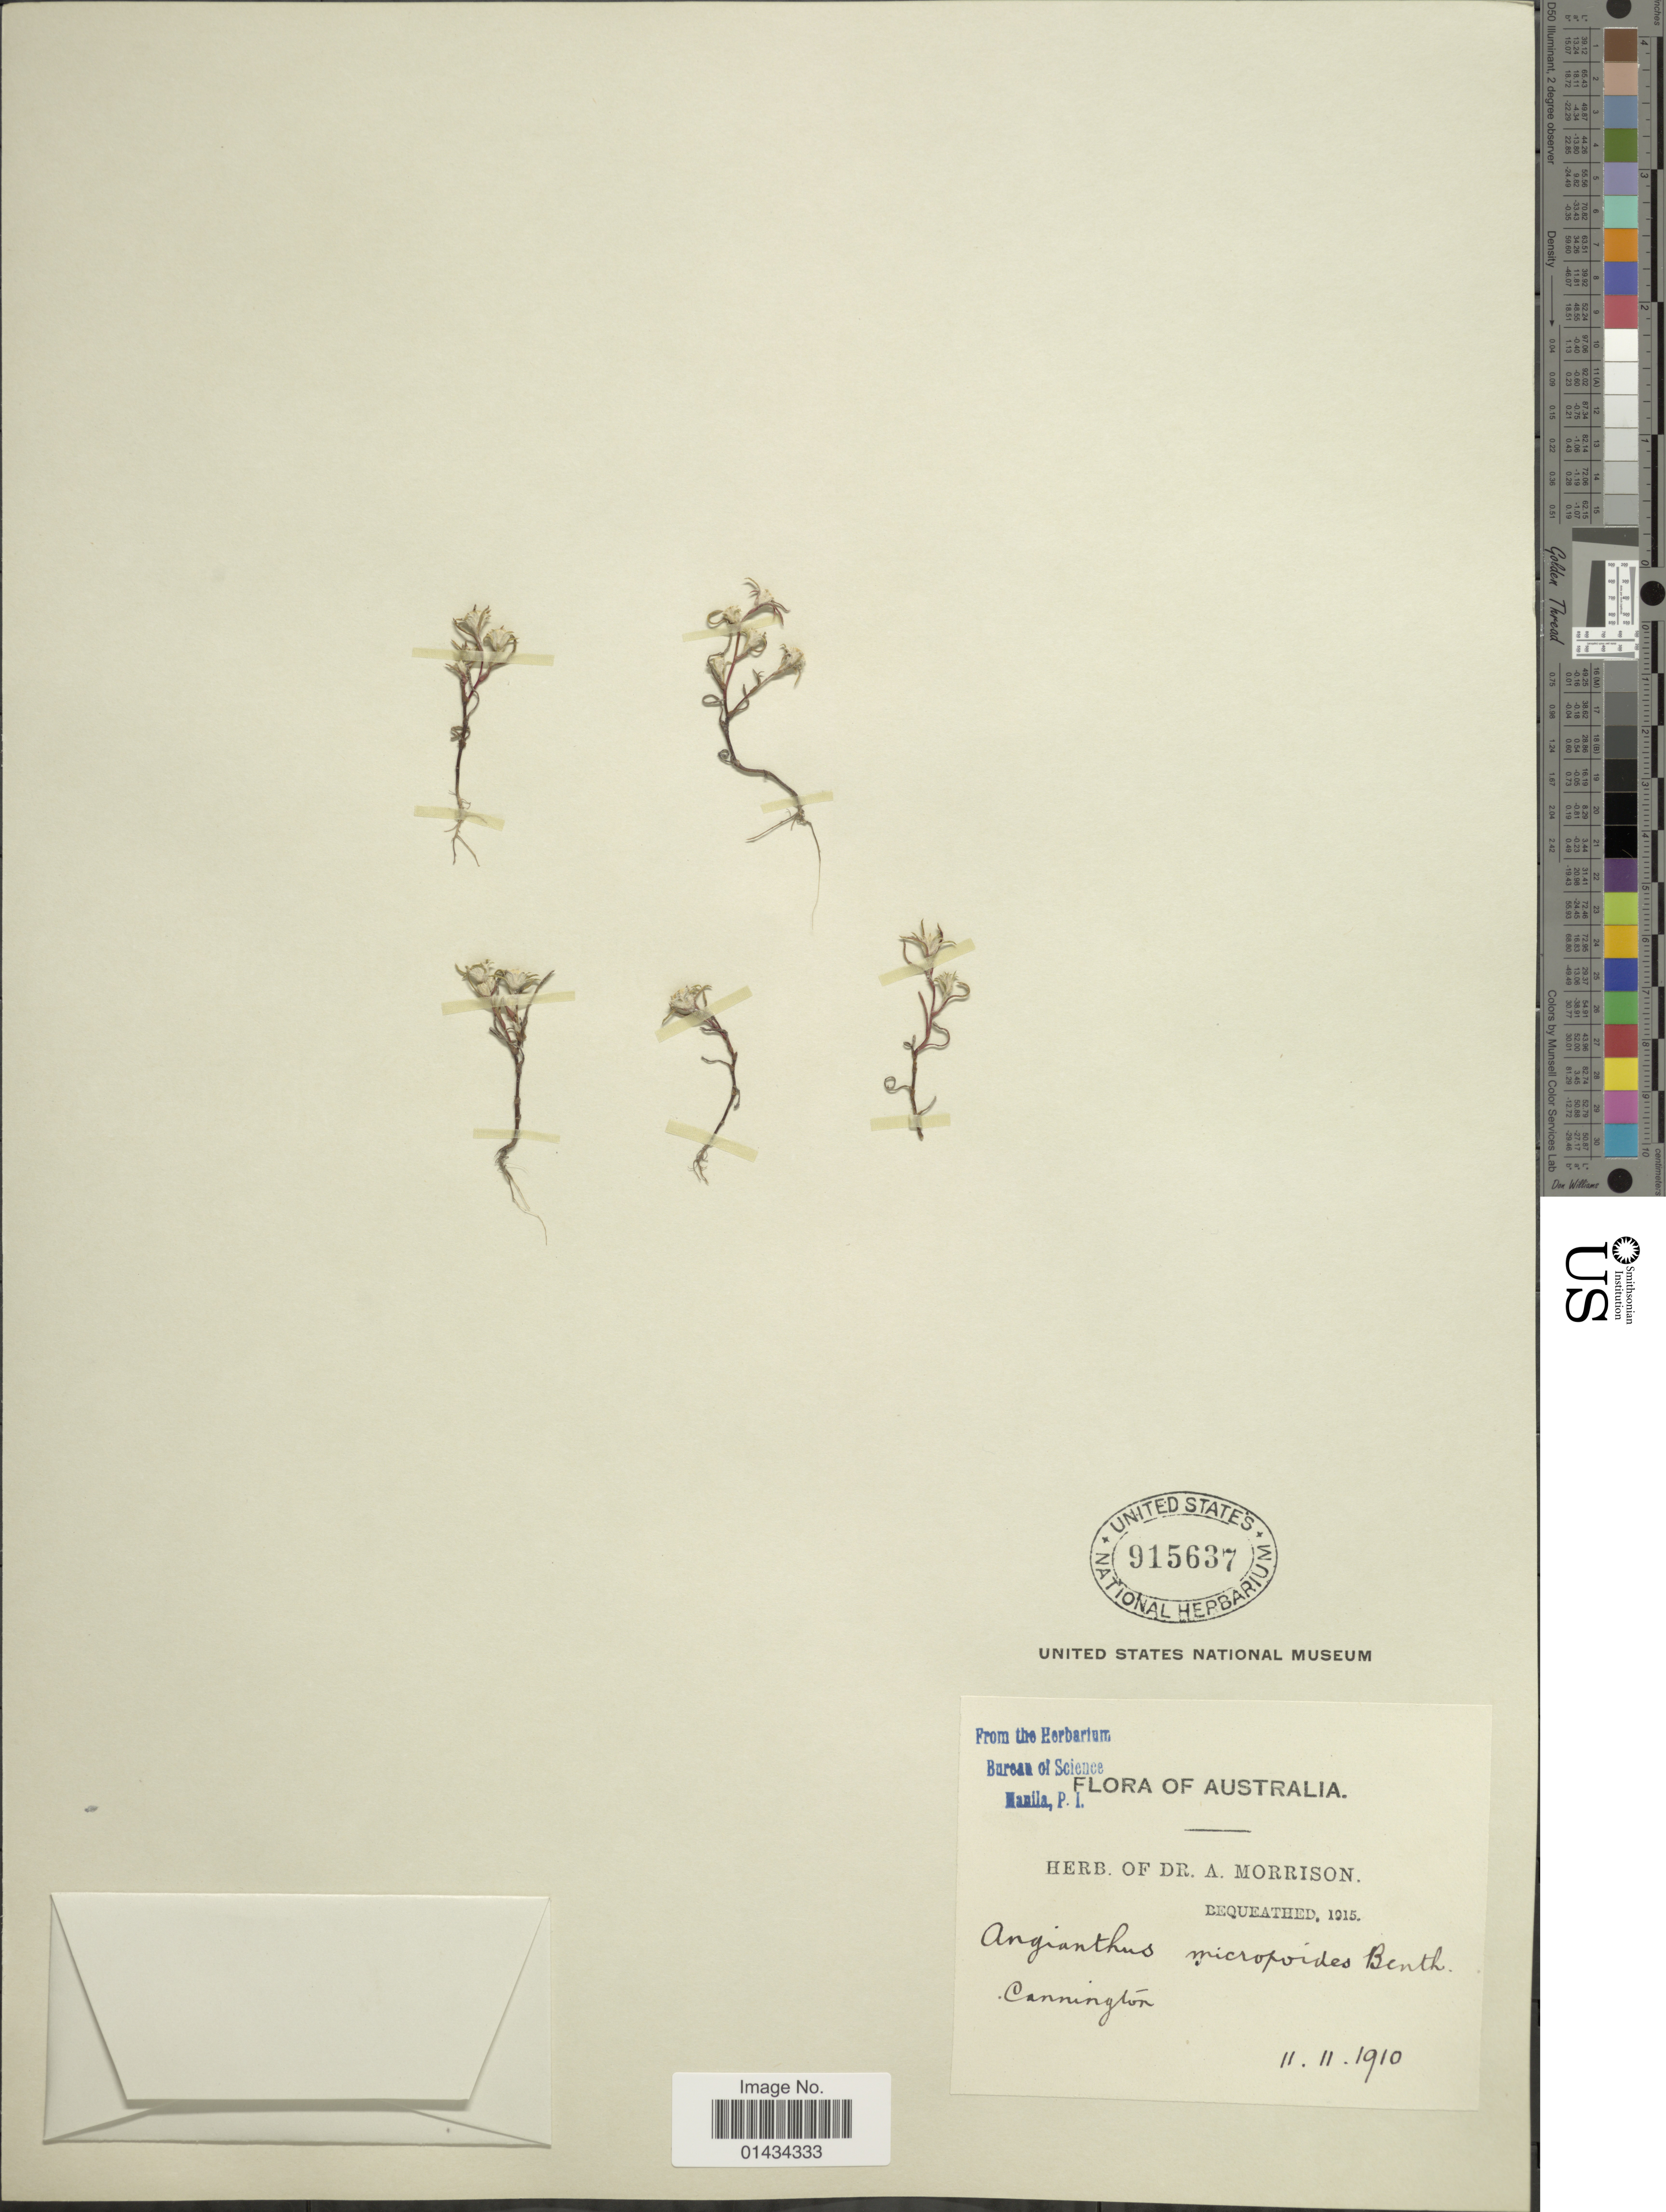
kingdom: Plantae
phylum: Tracheophyta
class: Magnoliopsida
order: Asterales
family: Asteraceae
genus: Angianthus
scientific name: Angianthus micropodioides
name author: (Benth.) Benth.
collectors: ex herb. Dr. A. Morrison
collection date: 1910-11-11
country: Australia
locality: Cannington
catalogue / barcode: US 915637